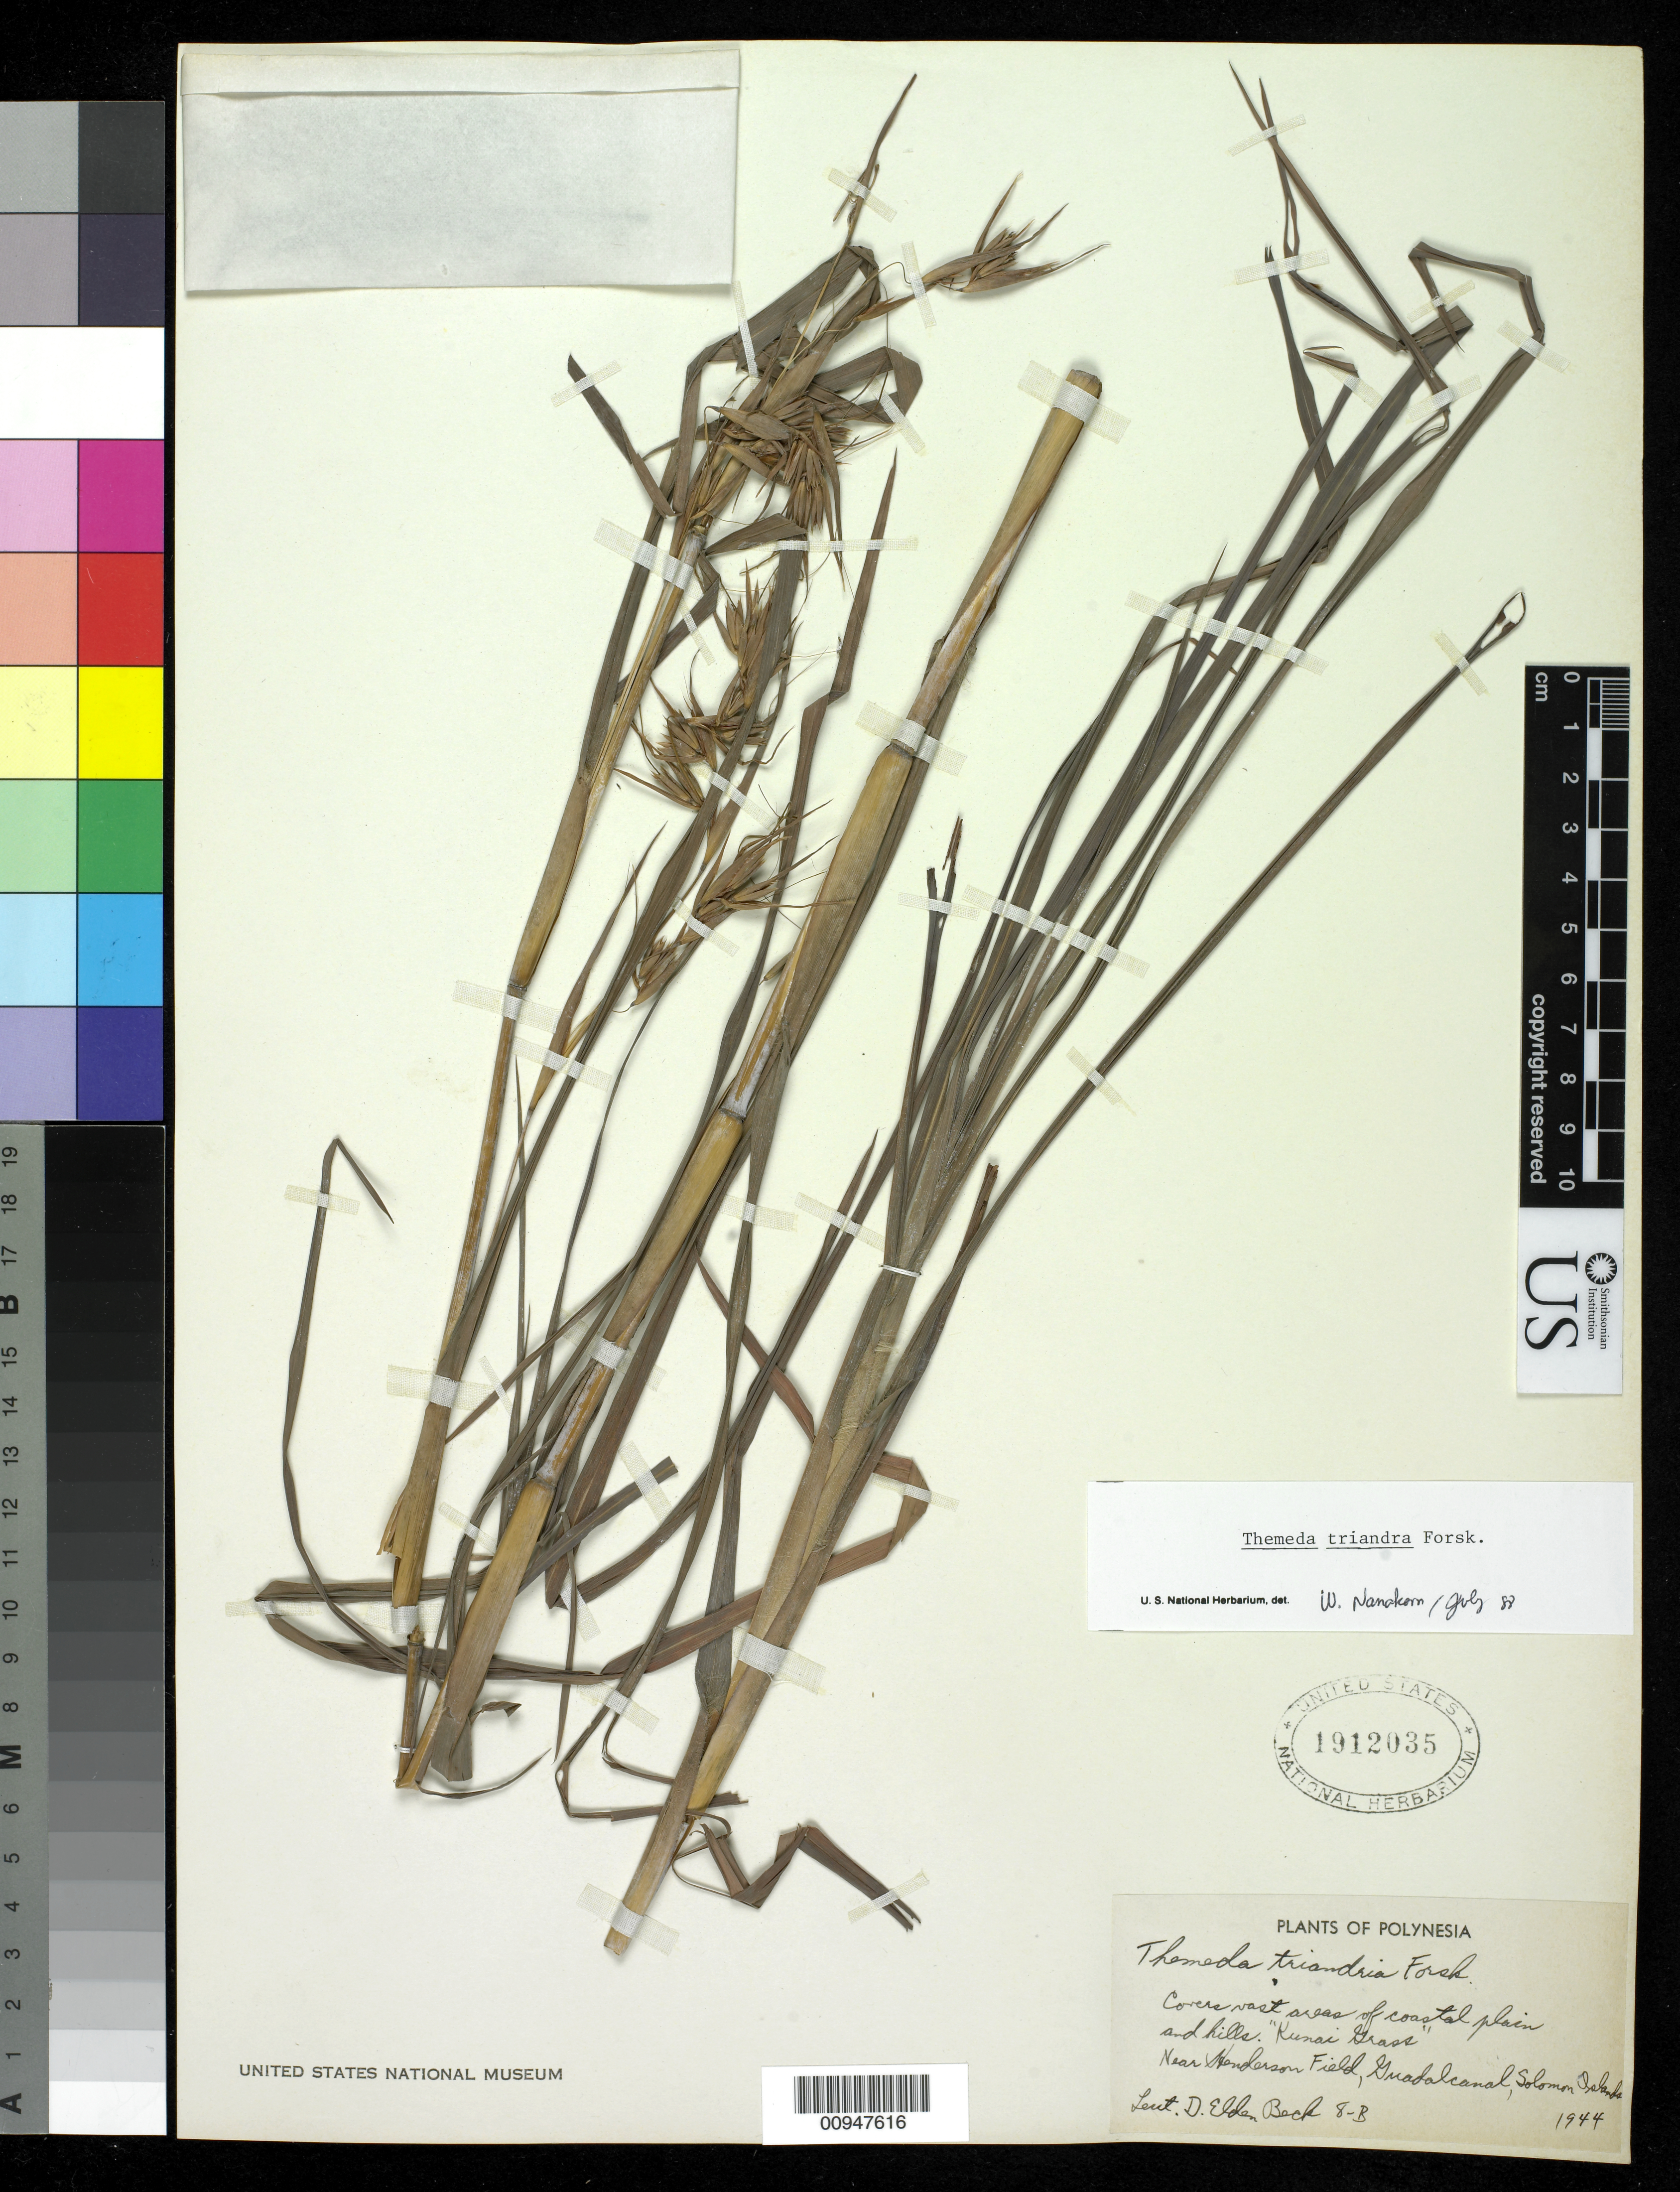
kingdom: Plantae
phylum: Tracheophyta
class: Liliopsida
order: Poales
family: Poaceae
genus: Themeda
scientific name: Themeda triandra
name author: Forssk.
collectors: E.D. Beck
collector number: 8 B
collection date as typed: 1944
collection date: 1944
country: Solomon Islands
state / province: Guadalcanal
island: Guadalcanal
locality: Near Henderson Field. Guadalcanal, Solomon Islands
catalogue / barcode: US 1912035